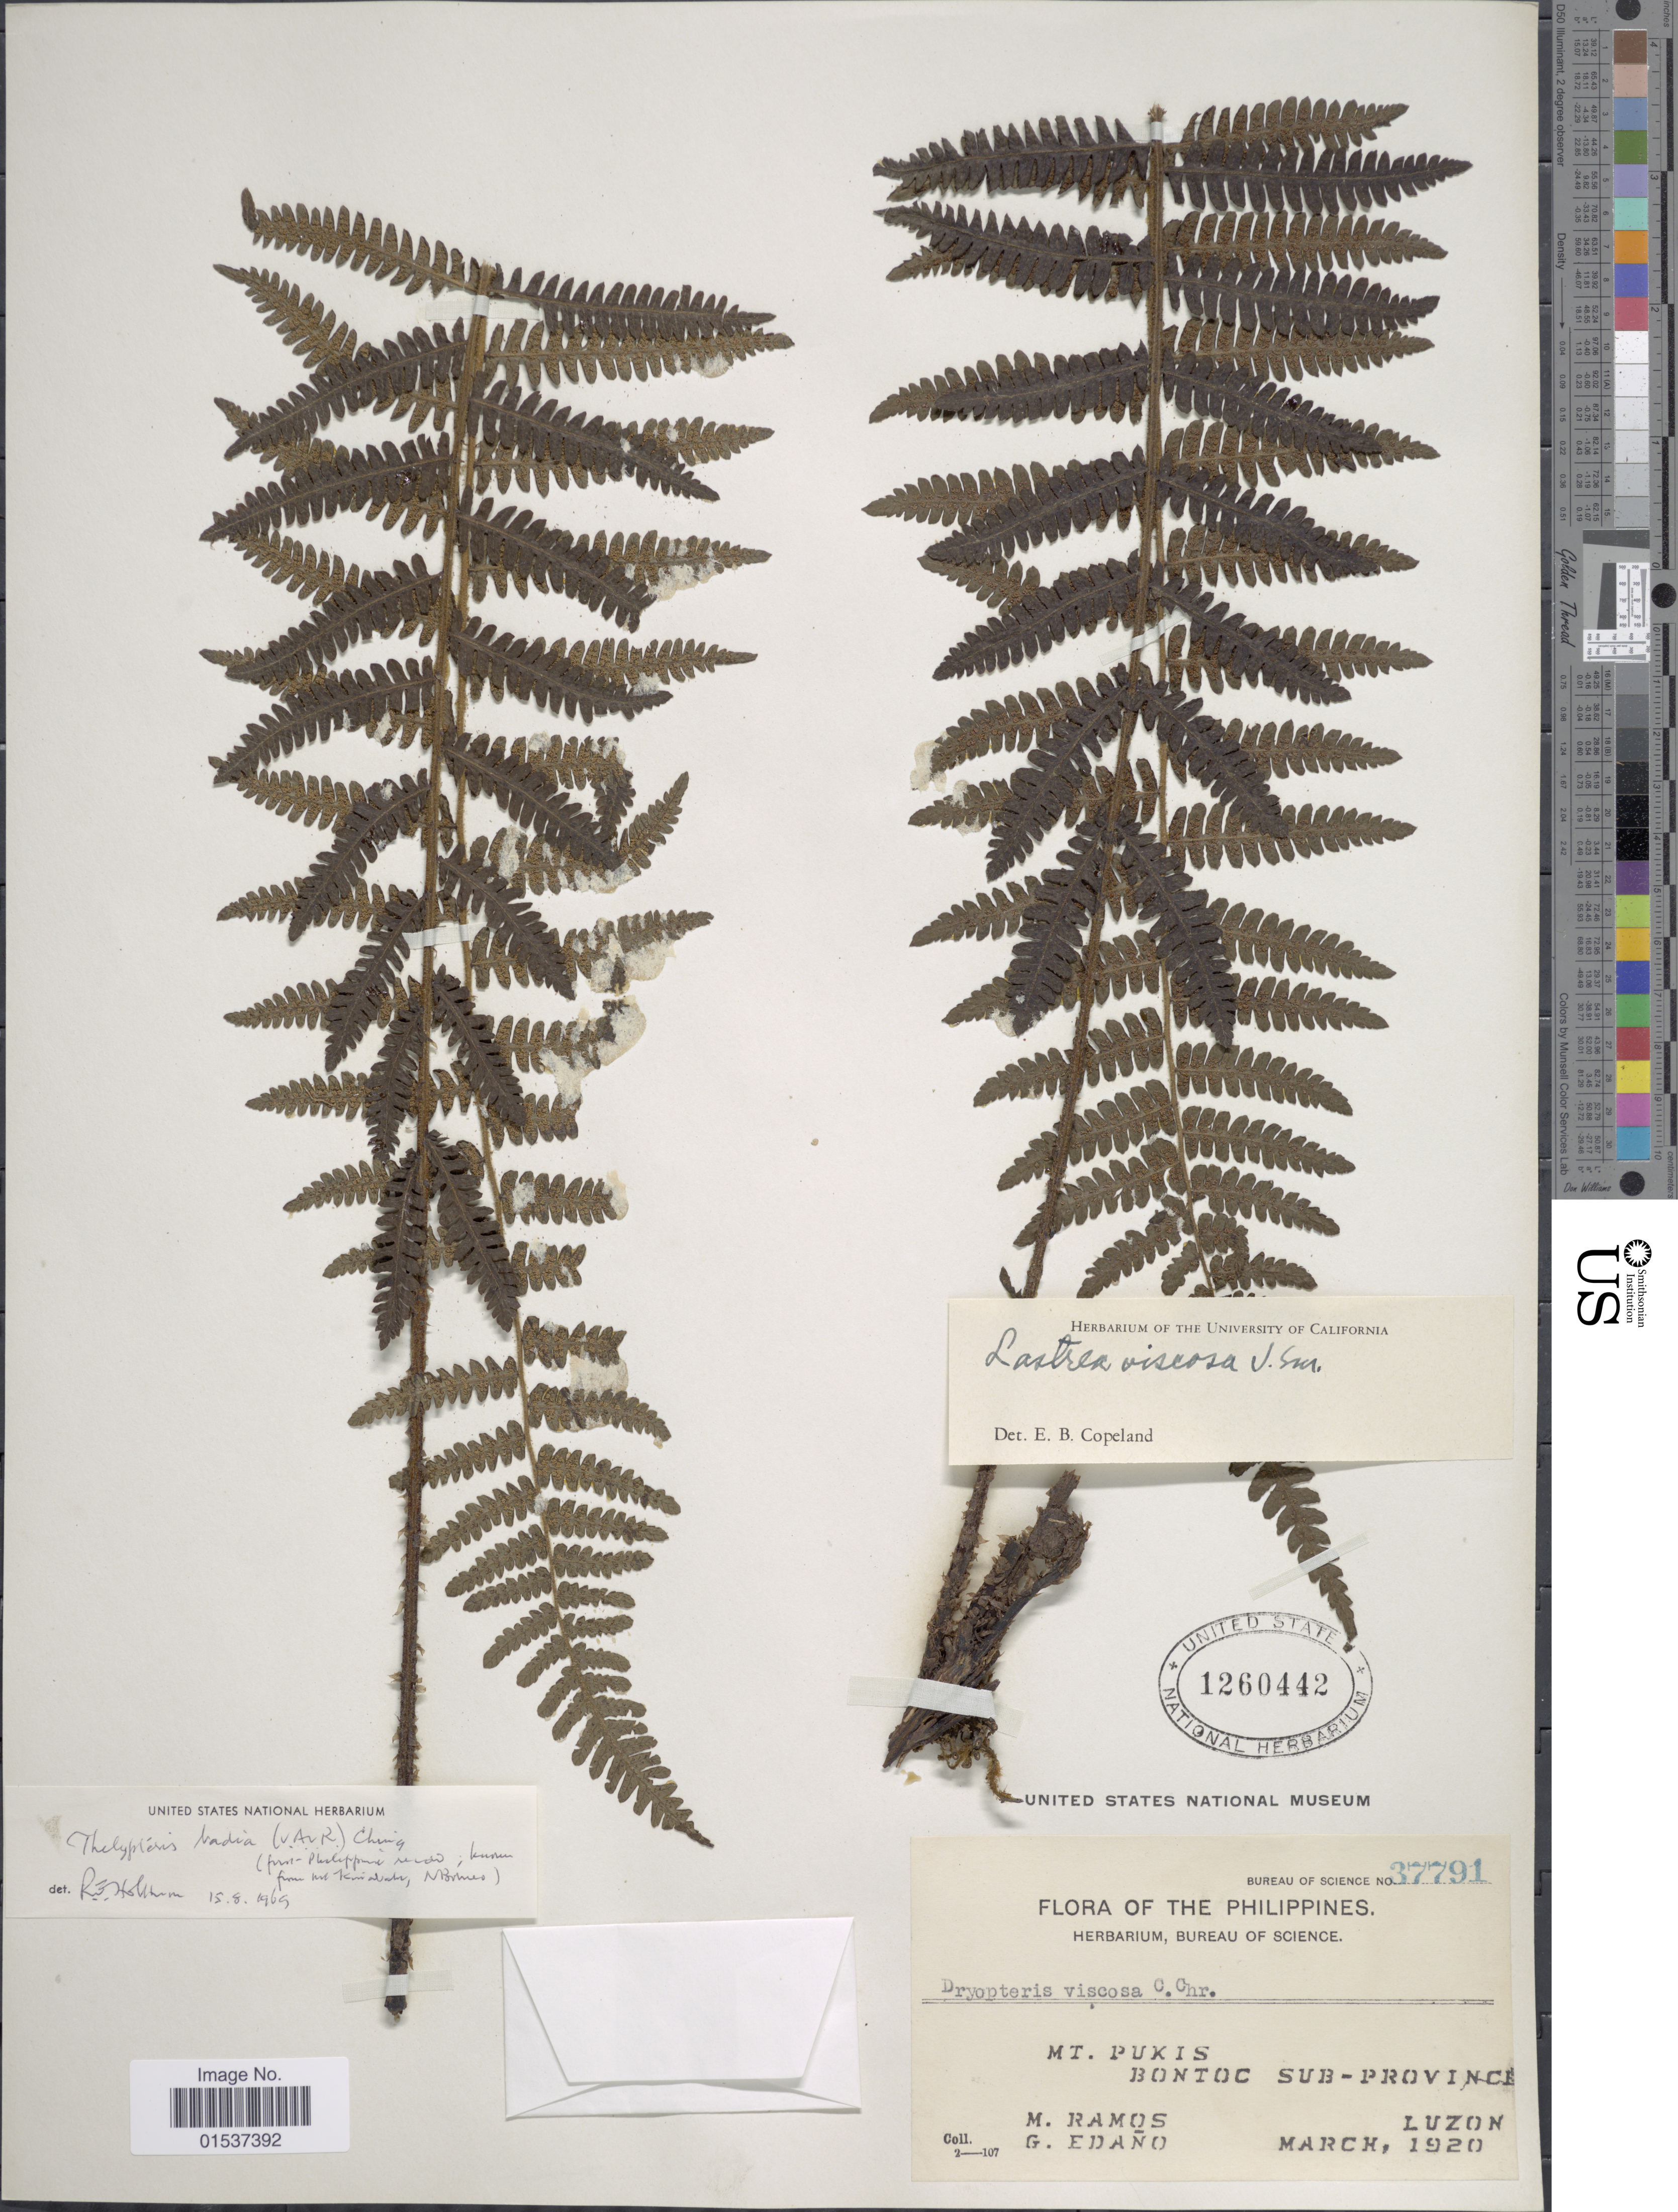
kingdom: Plantae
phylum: Tracheophyta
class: Polypodiopsida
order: Polypodiales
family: Thelypteridaceae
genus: Coryphopteris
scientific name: Coryphopteris badia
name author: (Alderw.) Holttum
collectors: M. Ramos & G. Edaño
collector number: Bureau of Science 37791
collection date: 1920-03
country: Philippines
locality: Mt. Pukis, Bontoc Sub-Province.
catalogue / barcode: US 1260442